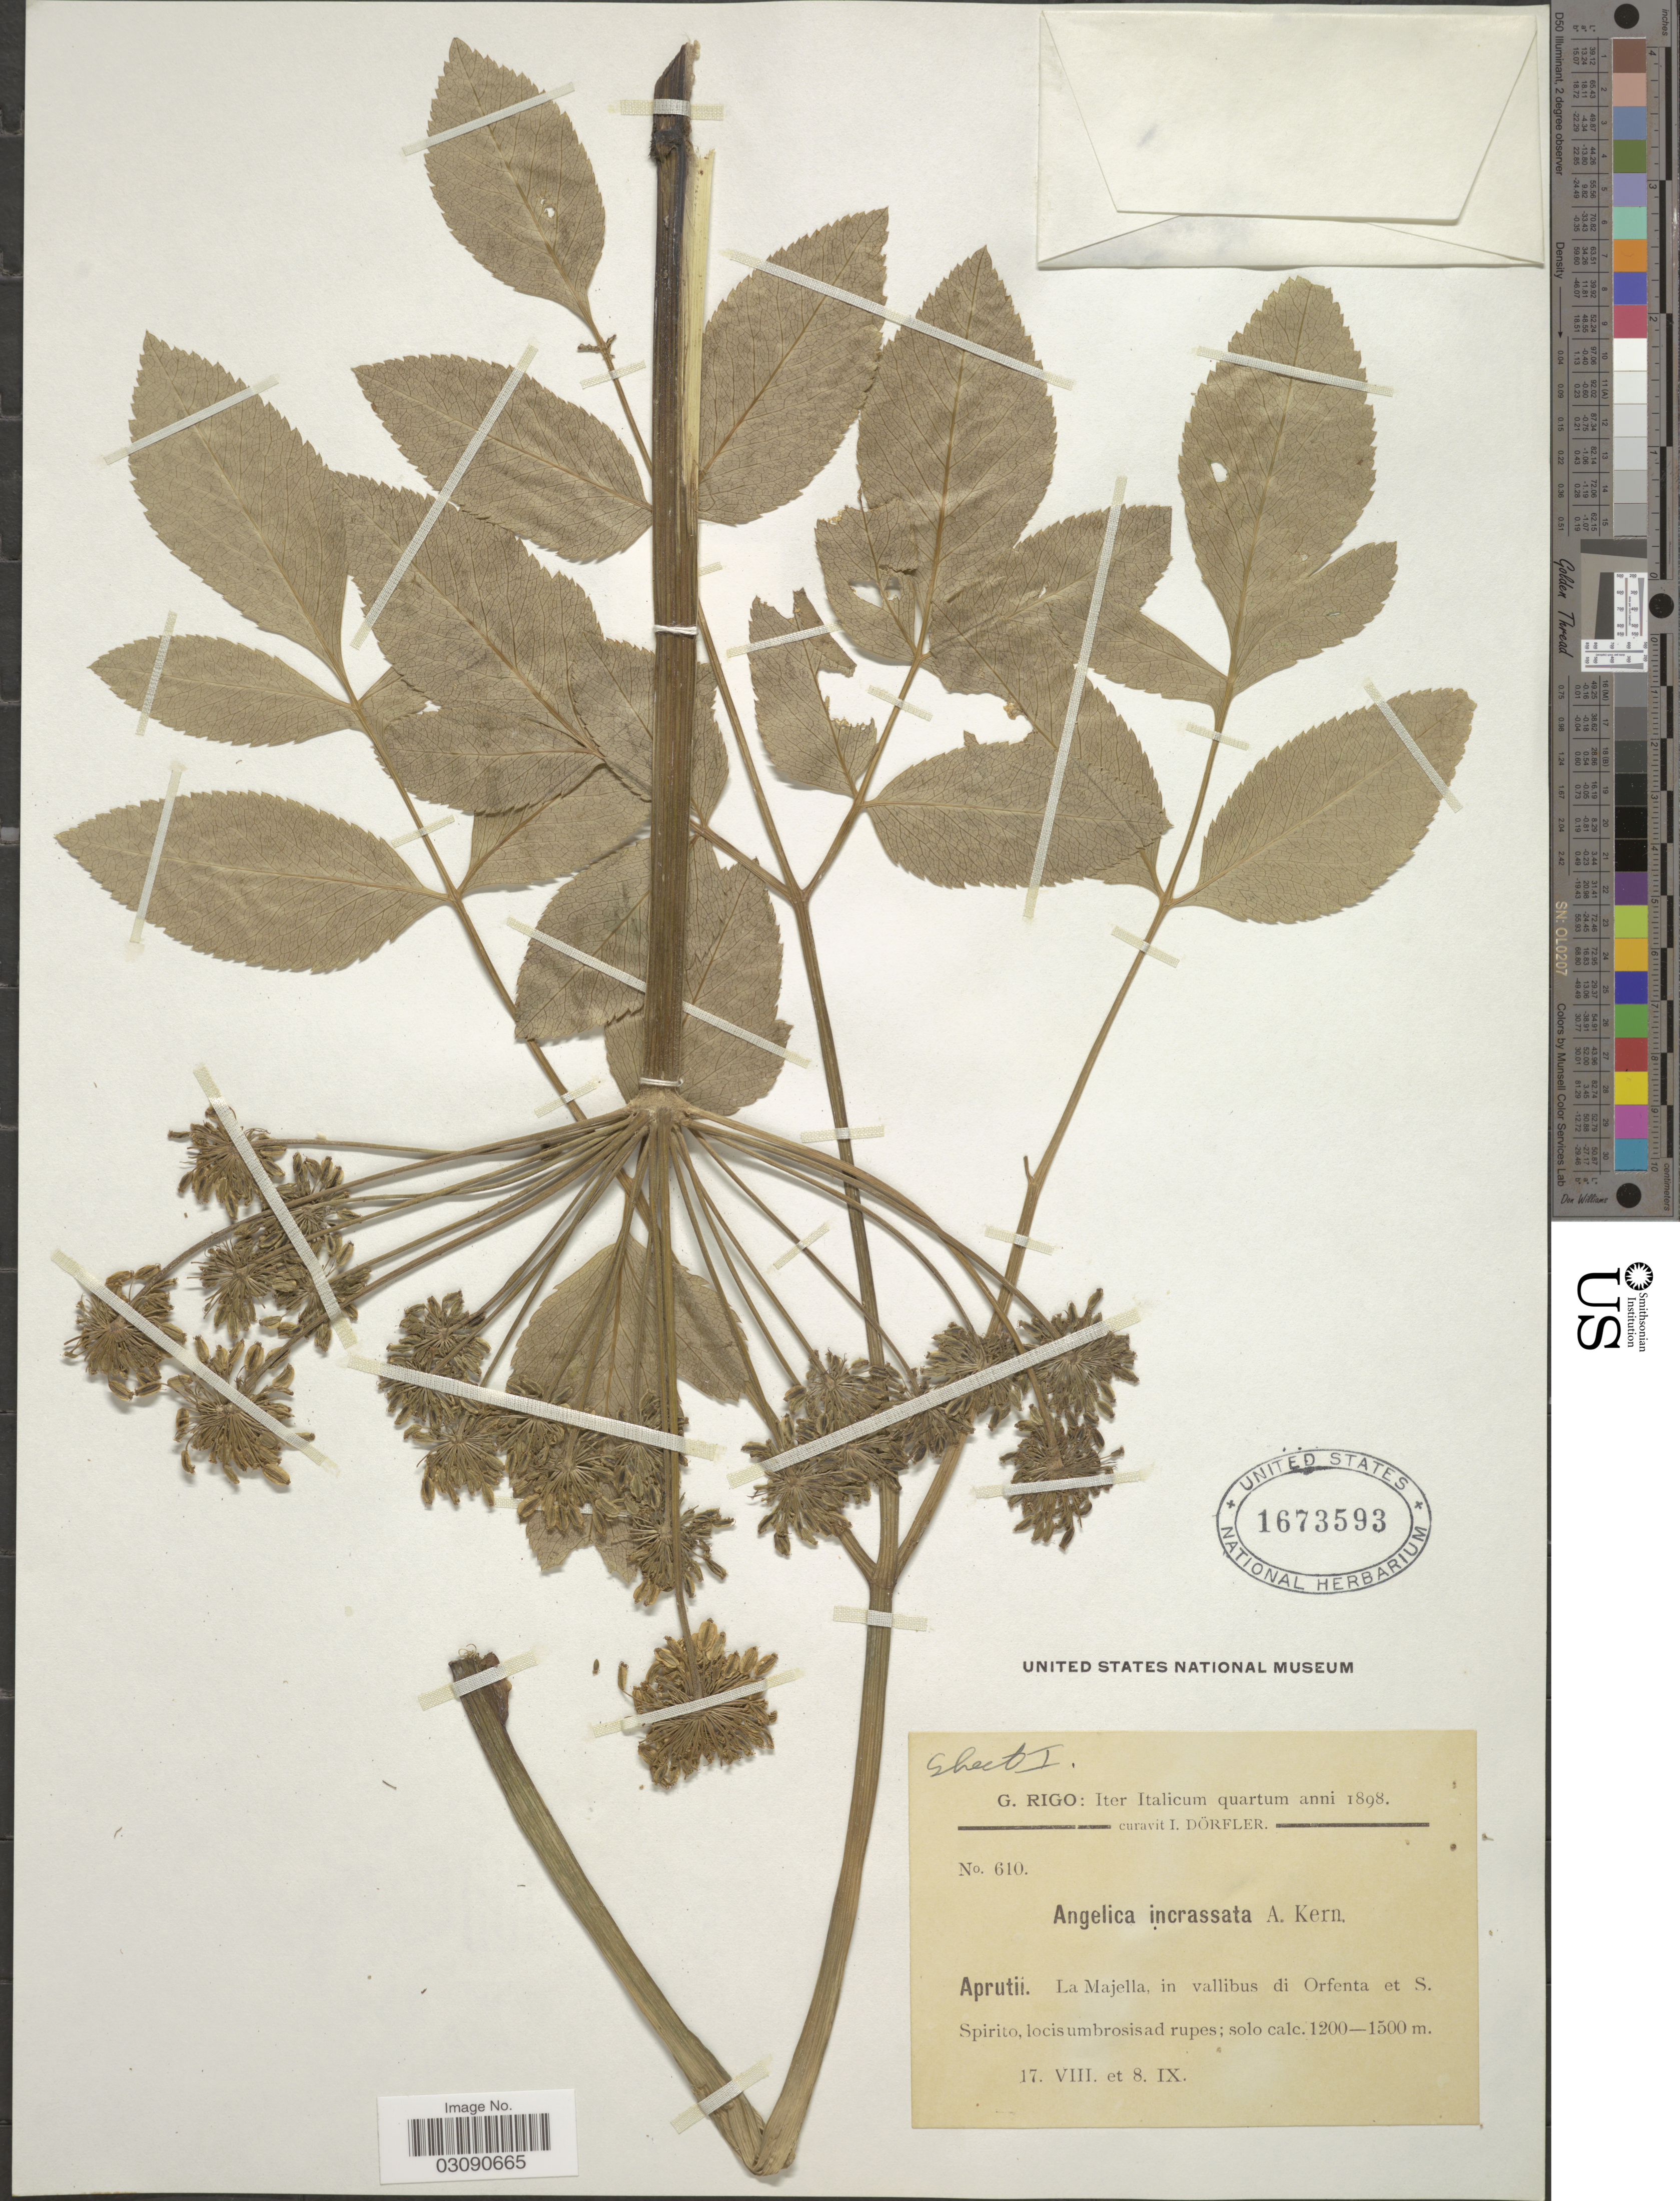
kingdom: Plantae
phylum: Tracheophyta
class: Magnoliopsida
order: Apiales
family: Apiaceae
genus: Angelica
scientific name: Angelica incrassata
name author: A. Kern.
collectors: G. Rigo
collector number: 610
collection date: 1898-08-17/1898-09-08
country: Italy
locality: Iter Italicum, Aprutii, La Majella, in vallibus di Orfenta et S. Spirito.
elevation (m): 1200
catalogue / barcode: US 1673593